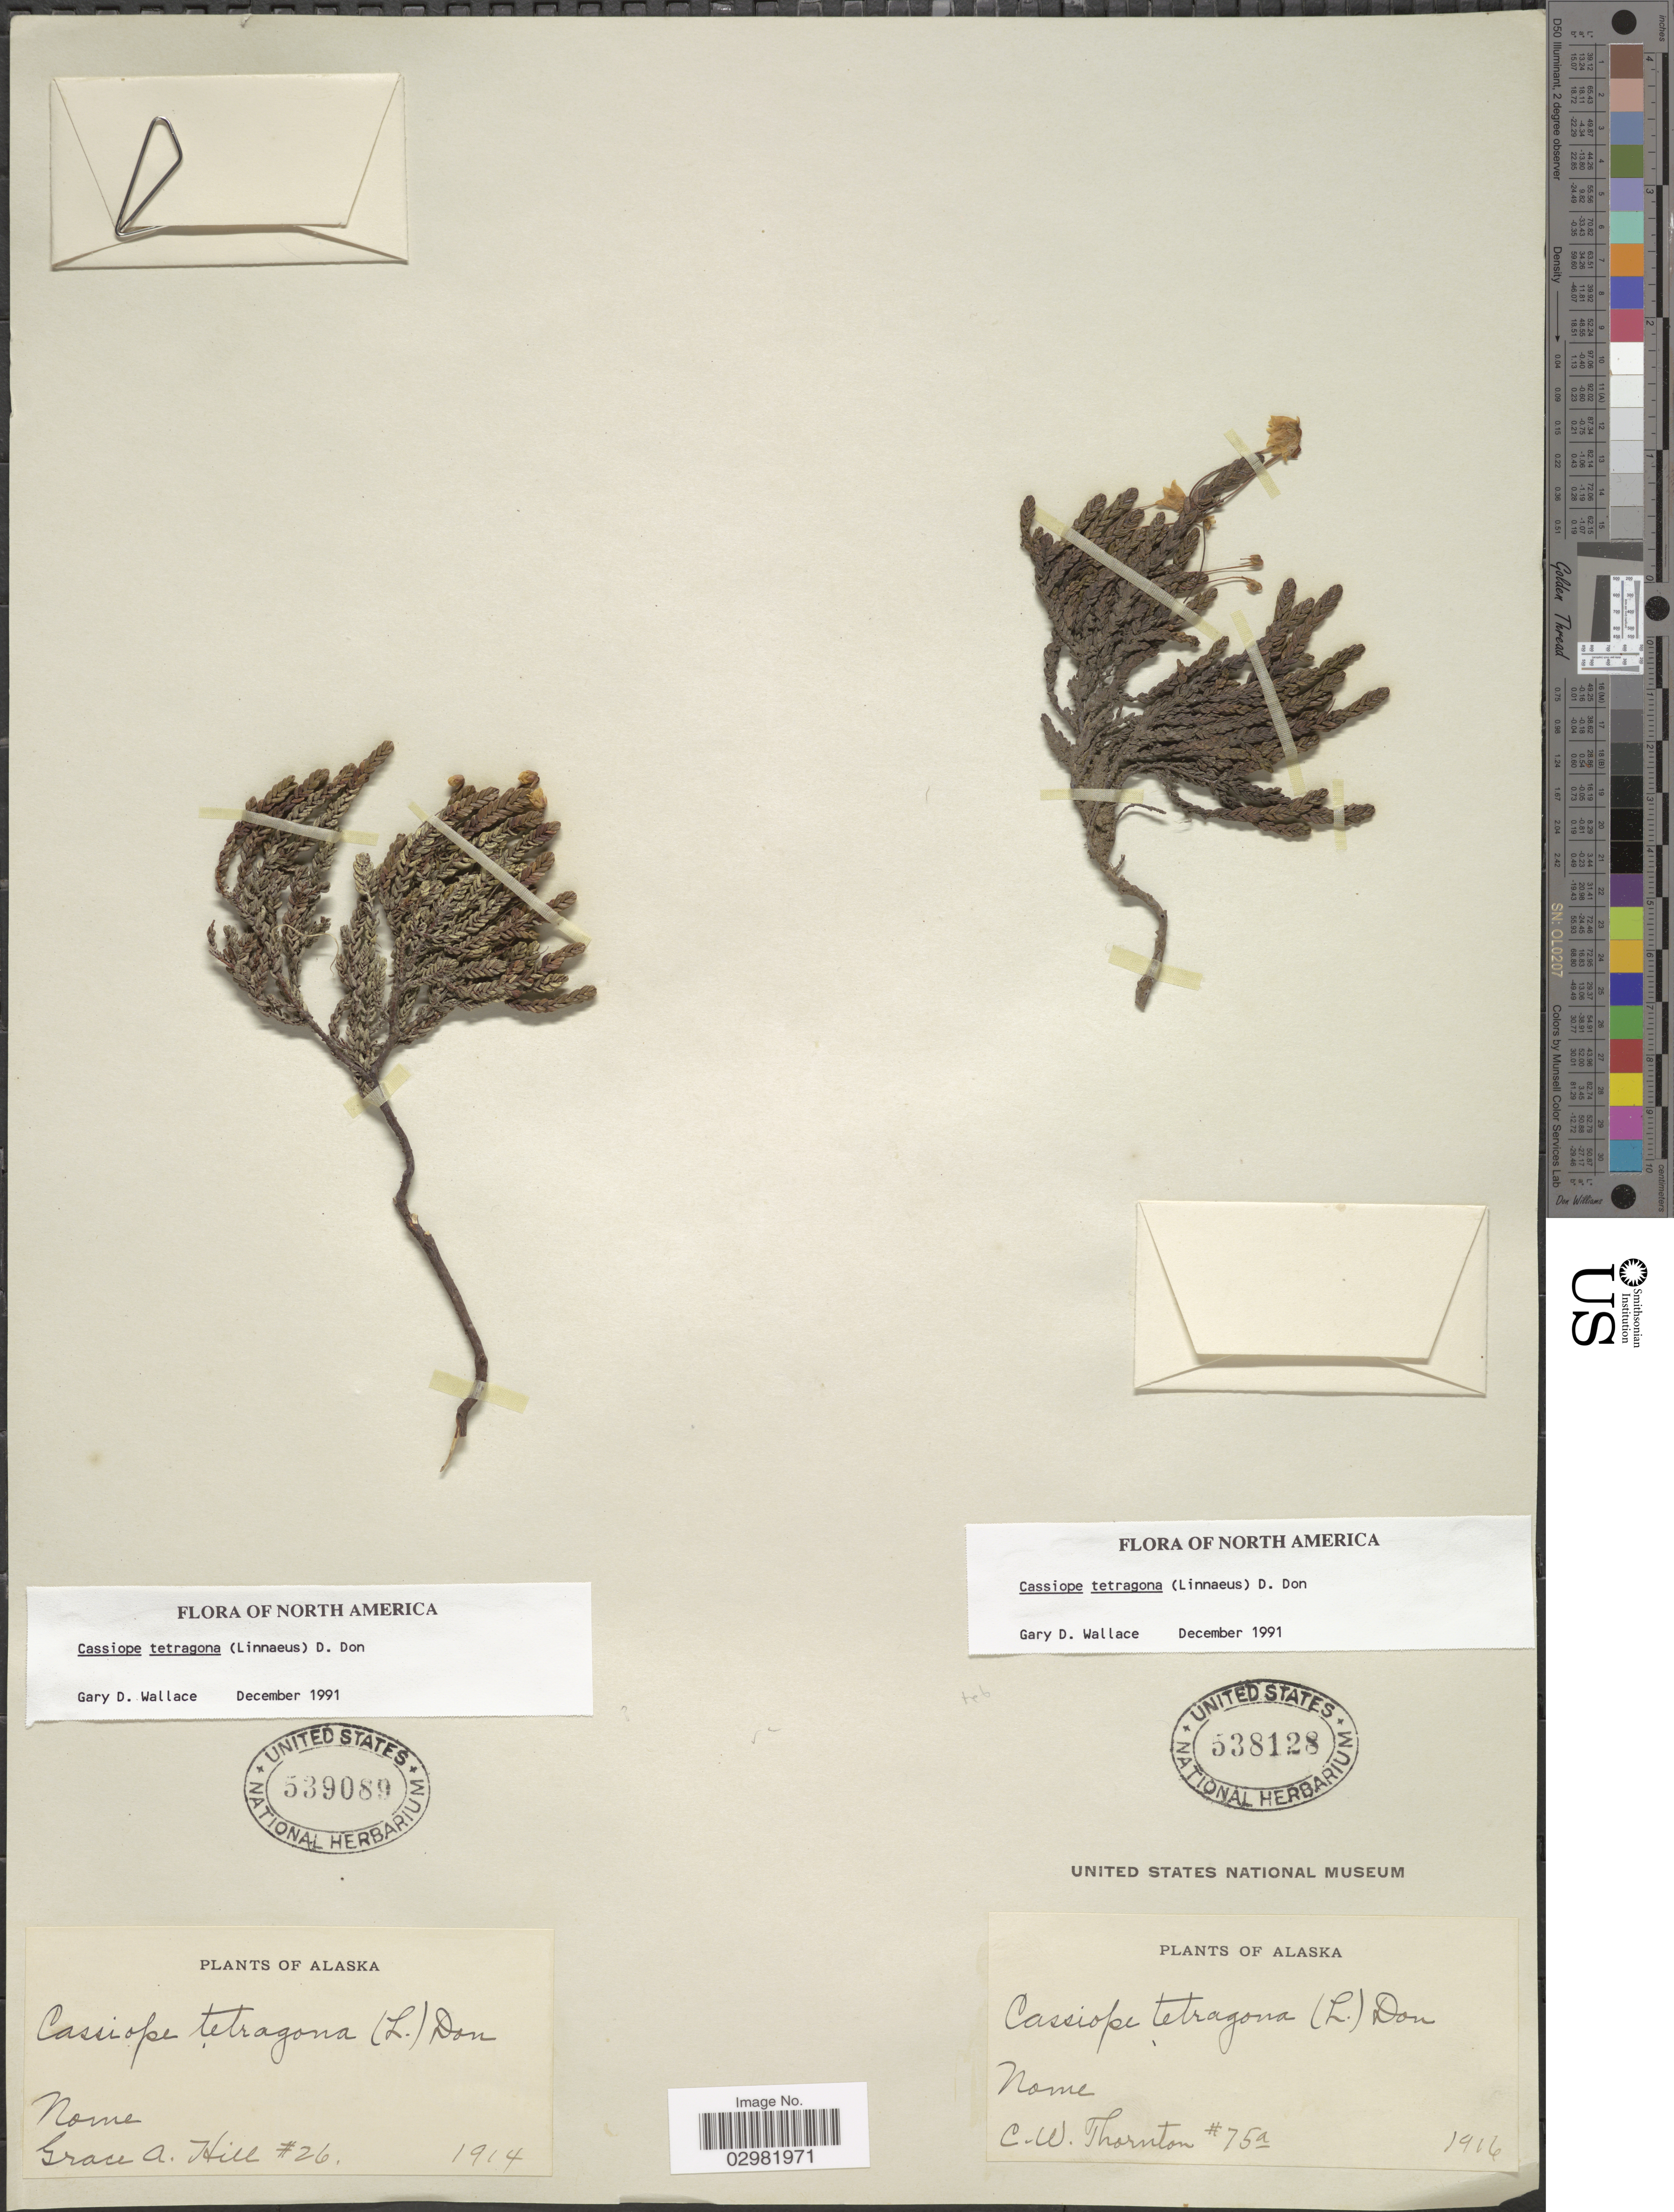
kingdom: Plantae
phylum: Tracheophyta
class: Magnoliopsida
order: Ericales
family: Ericaceae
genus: Cassiope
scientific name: Cassiope tetragona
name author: (L.) D. Don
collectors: G. A. Hill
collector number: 26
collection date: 1914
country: United States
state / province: Alaska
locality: Nome.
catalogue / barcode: US 539089